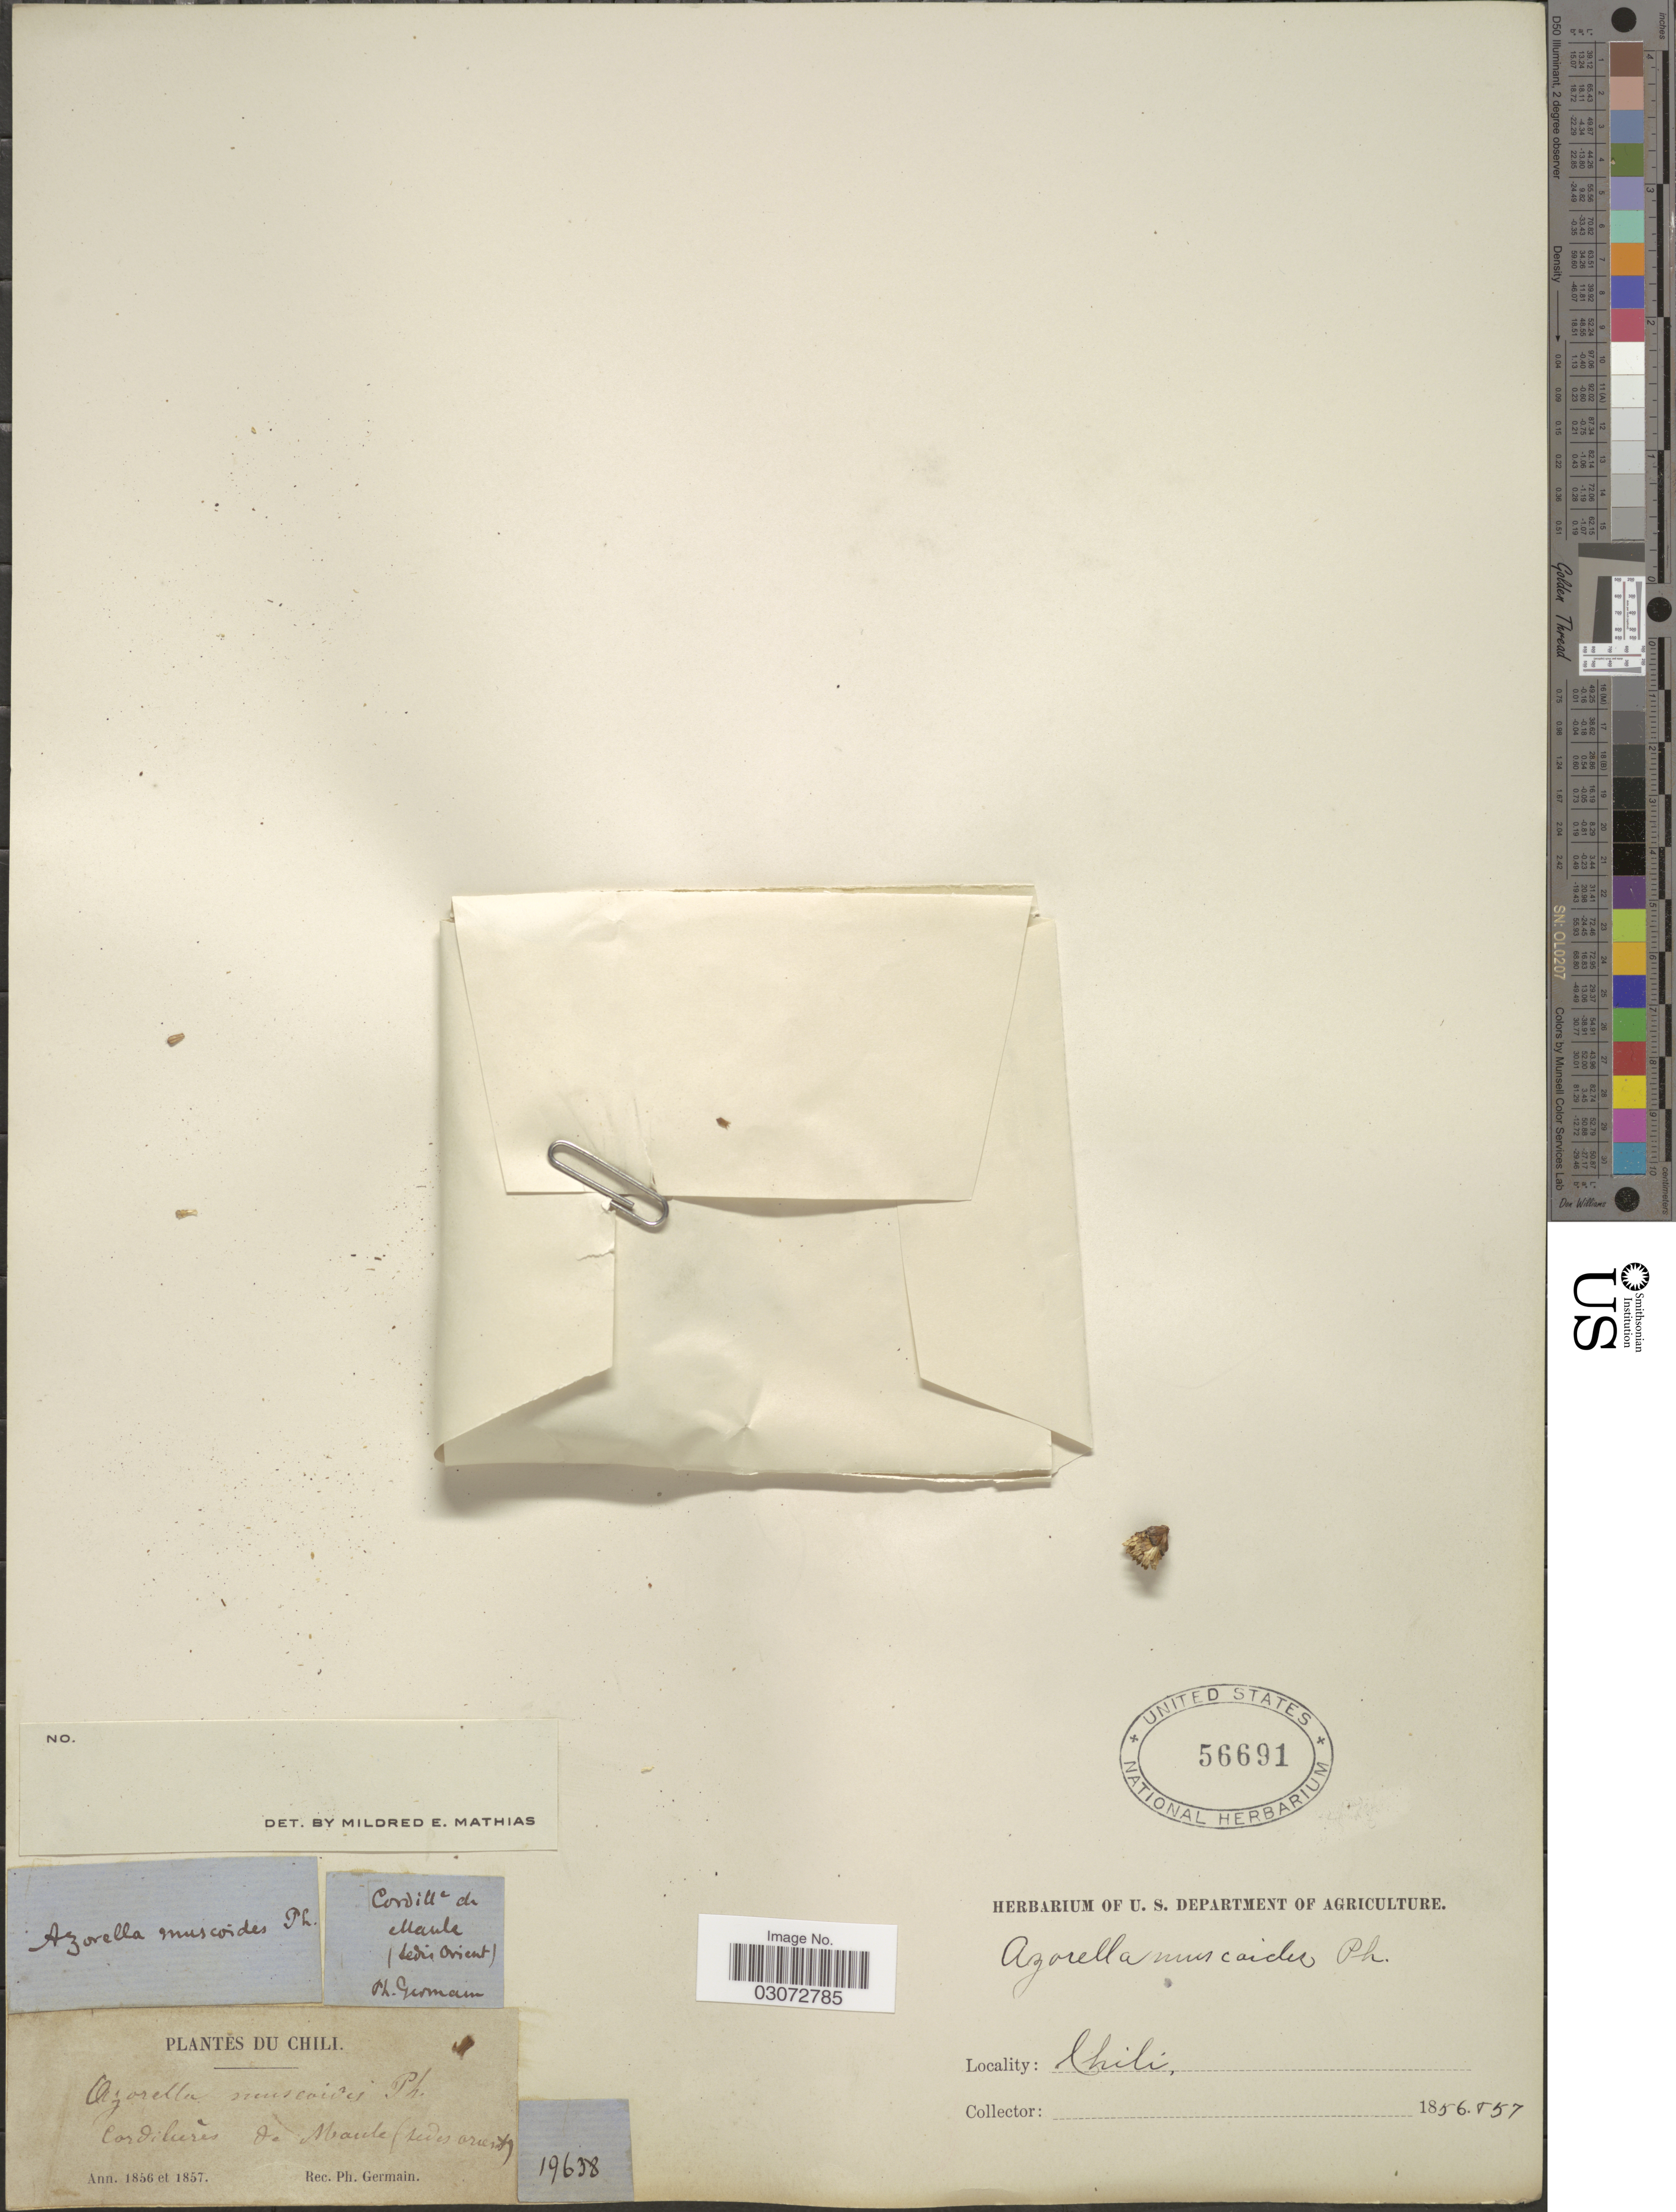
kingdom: Plantae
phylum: Tracheophyta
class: Magnoliopsida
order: Apiales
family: Apiaceae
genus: Azorella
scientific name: Azorella madreporica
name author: Clos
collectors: P. Germain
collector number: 19638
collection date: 1856/1857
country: Chile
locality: Cordille de Maule (sedes Orient).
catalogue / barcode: US 56691